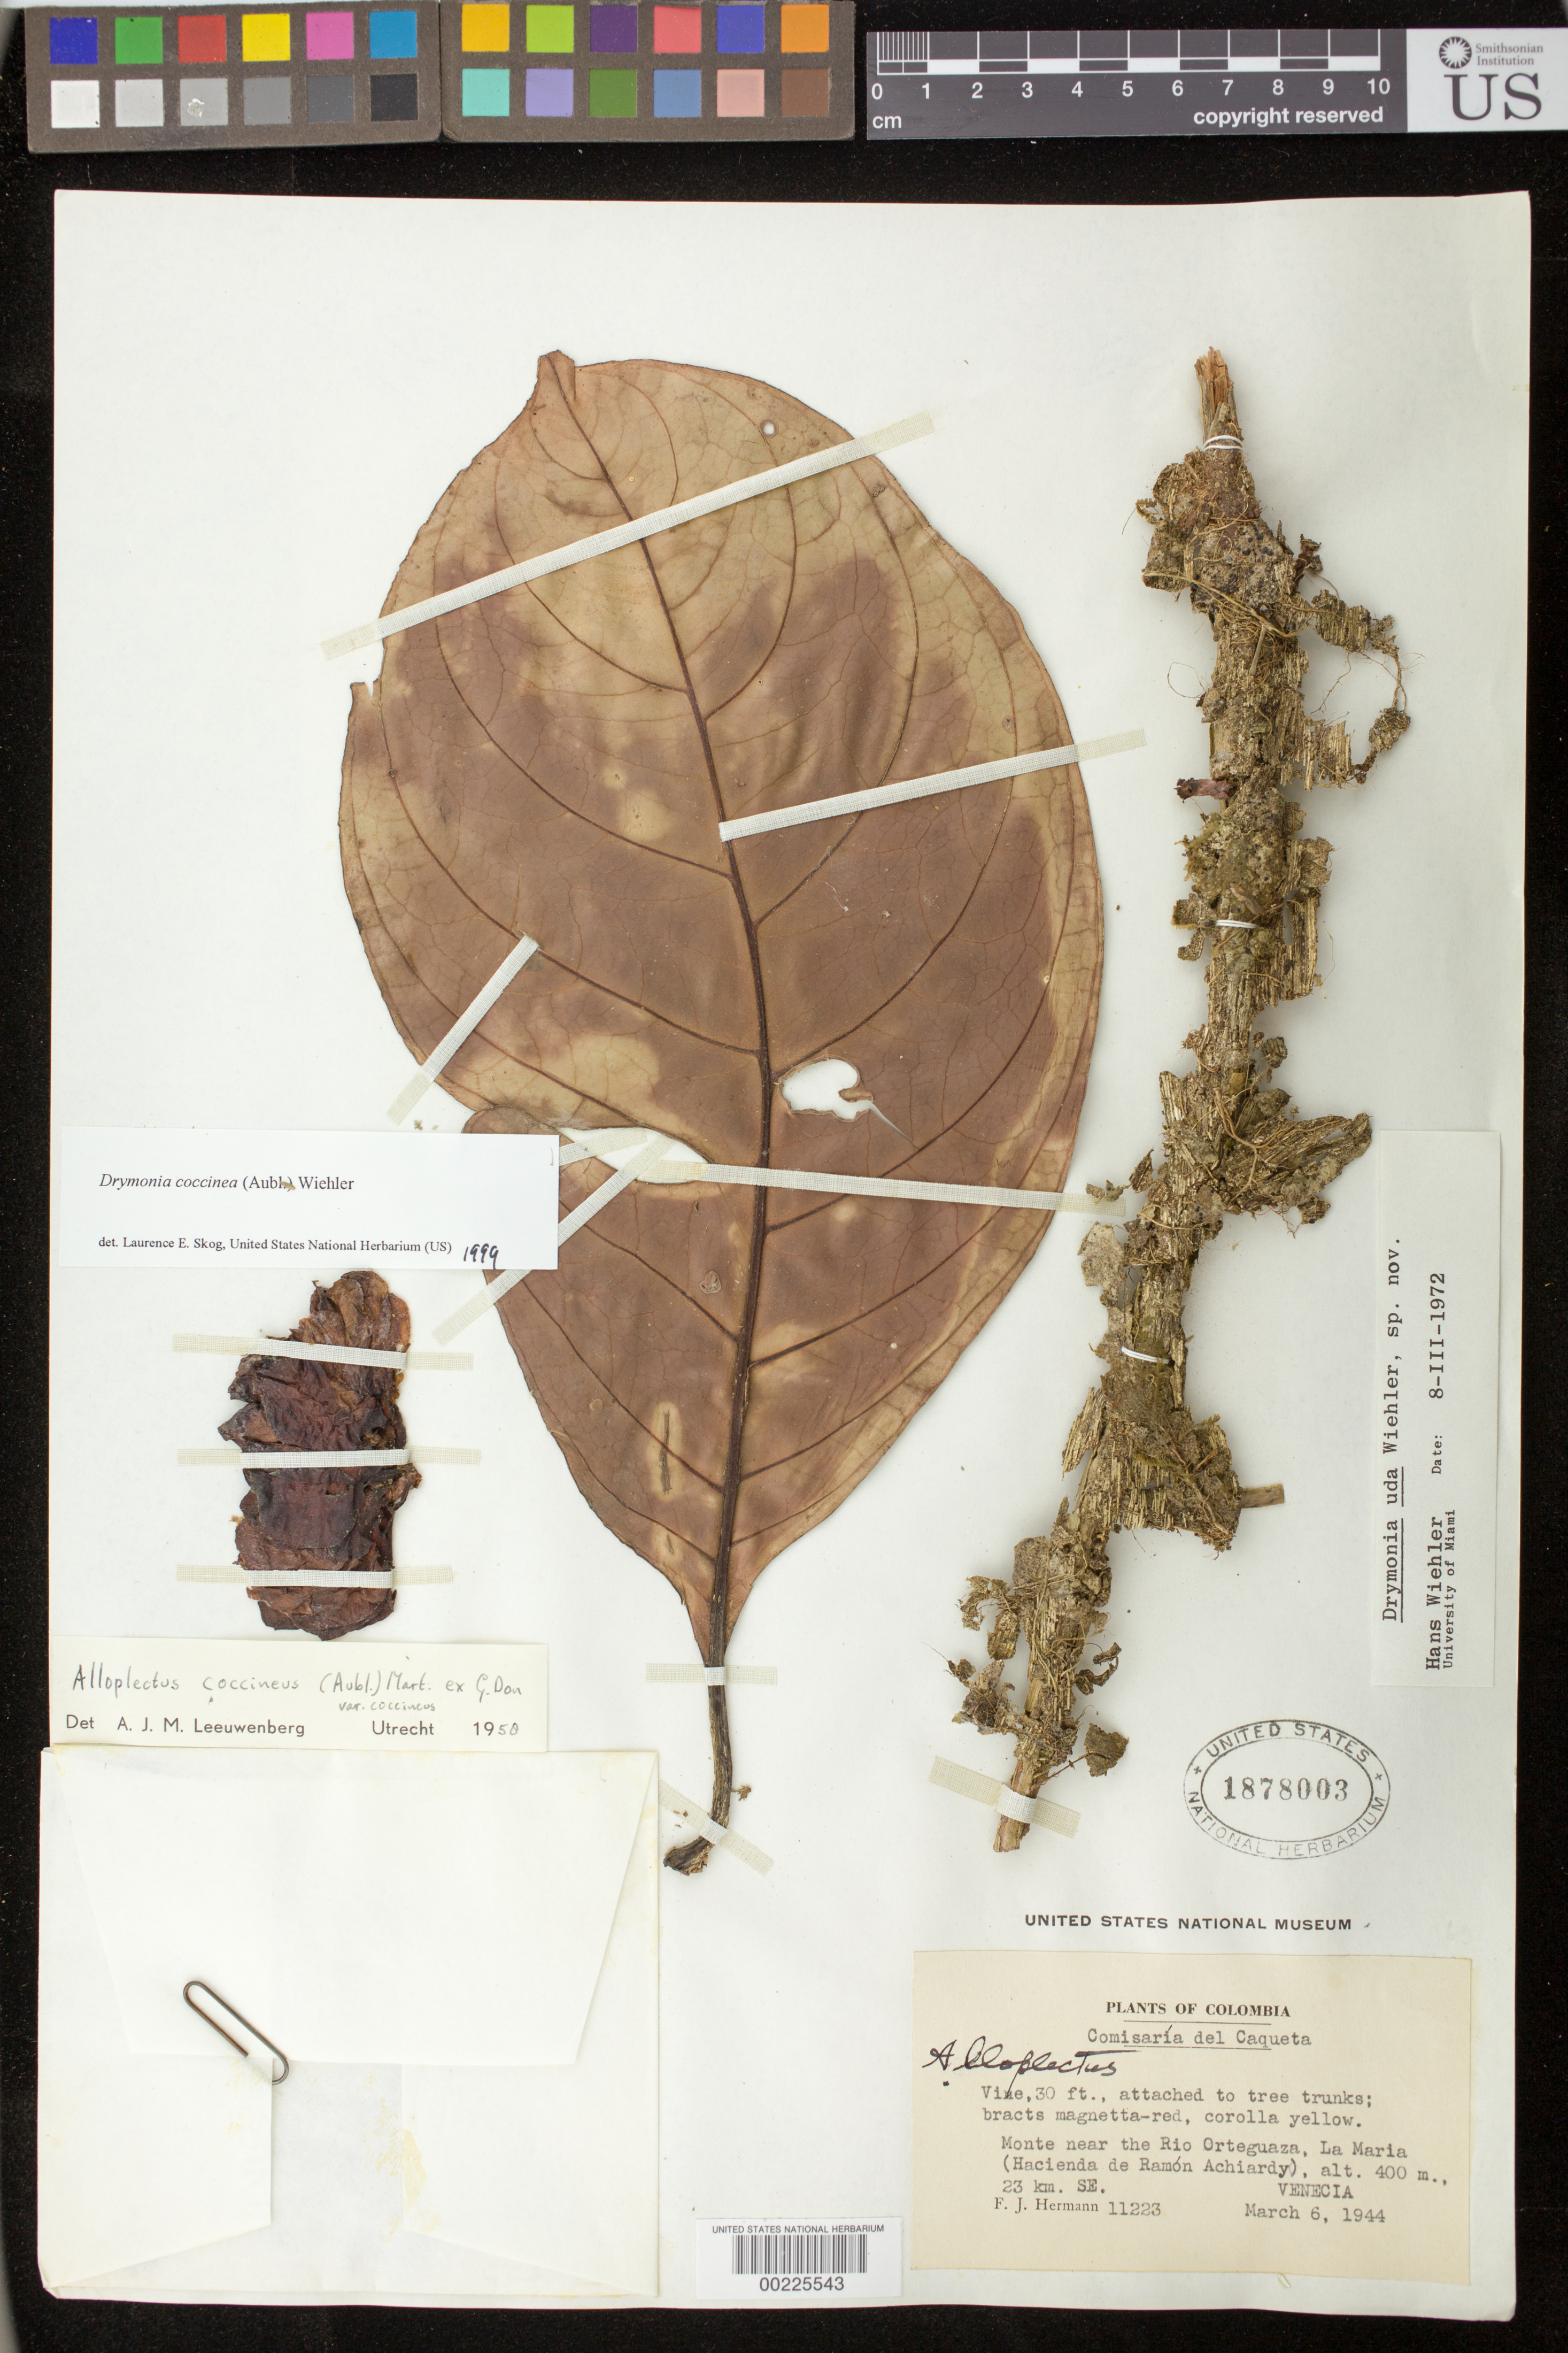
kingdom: Plantae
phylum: Tracheophyta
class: Magnoliopsida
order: Lamiales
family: Gesneriaceae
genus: Drymonia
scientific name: Drymonia coccinea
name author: (Aubl.) Wiehler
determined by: Skog, Laurence E.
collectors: F. J. Hermann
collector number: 11223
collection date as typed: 06 Mar 1944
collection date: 1944-03-06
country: Colombia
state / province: Caquetá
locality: Monte near the Rio Orteguaza, La Maria (Hacienda of Ramón Achiardy), 23 km SE; Venecia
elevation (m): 400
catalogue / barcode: US 1878003